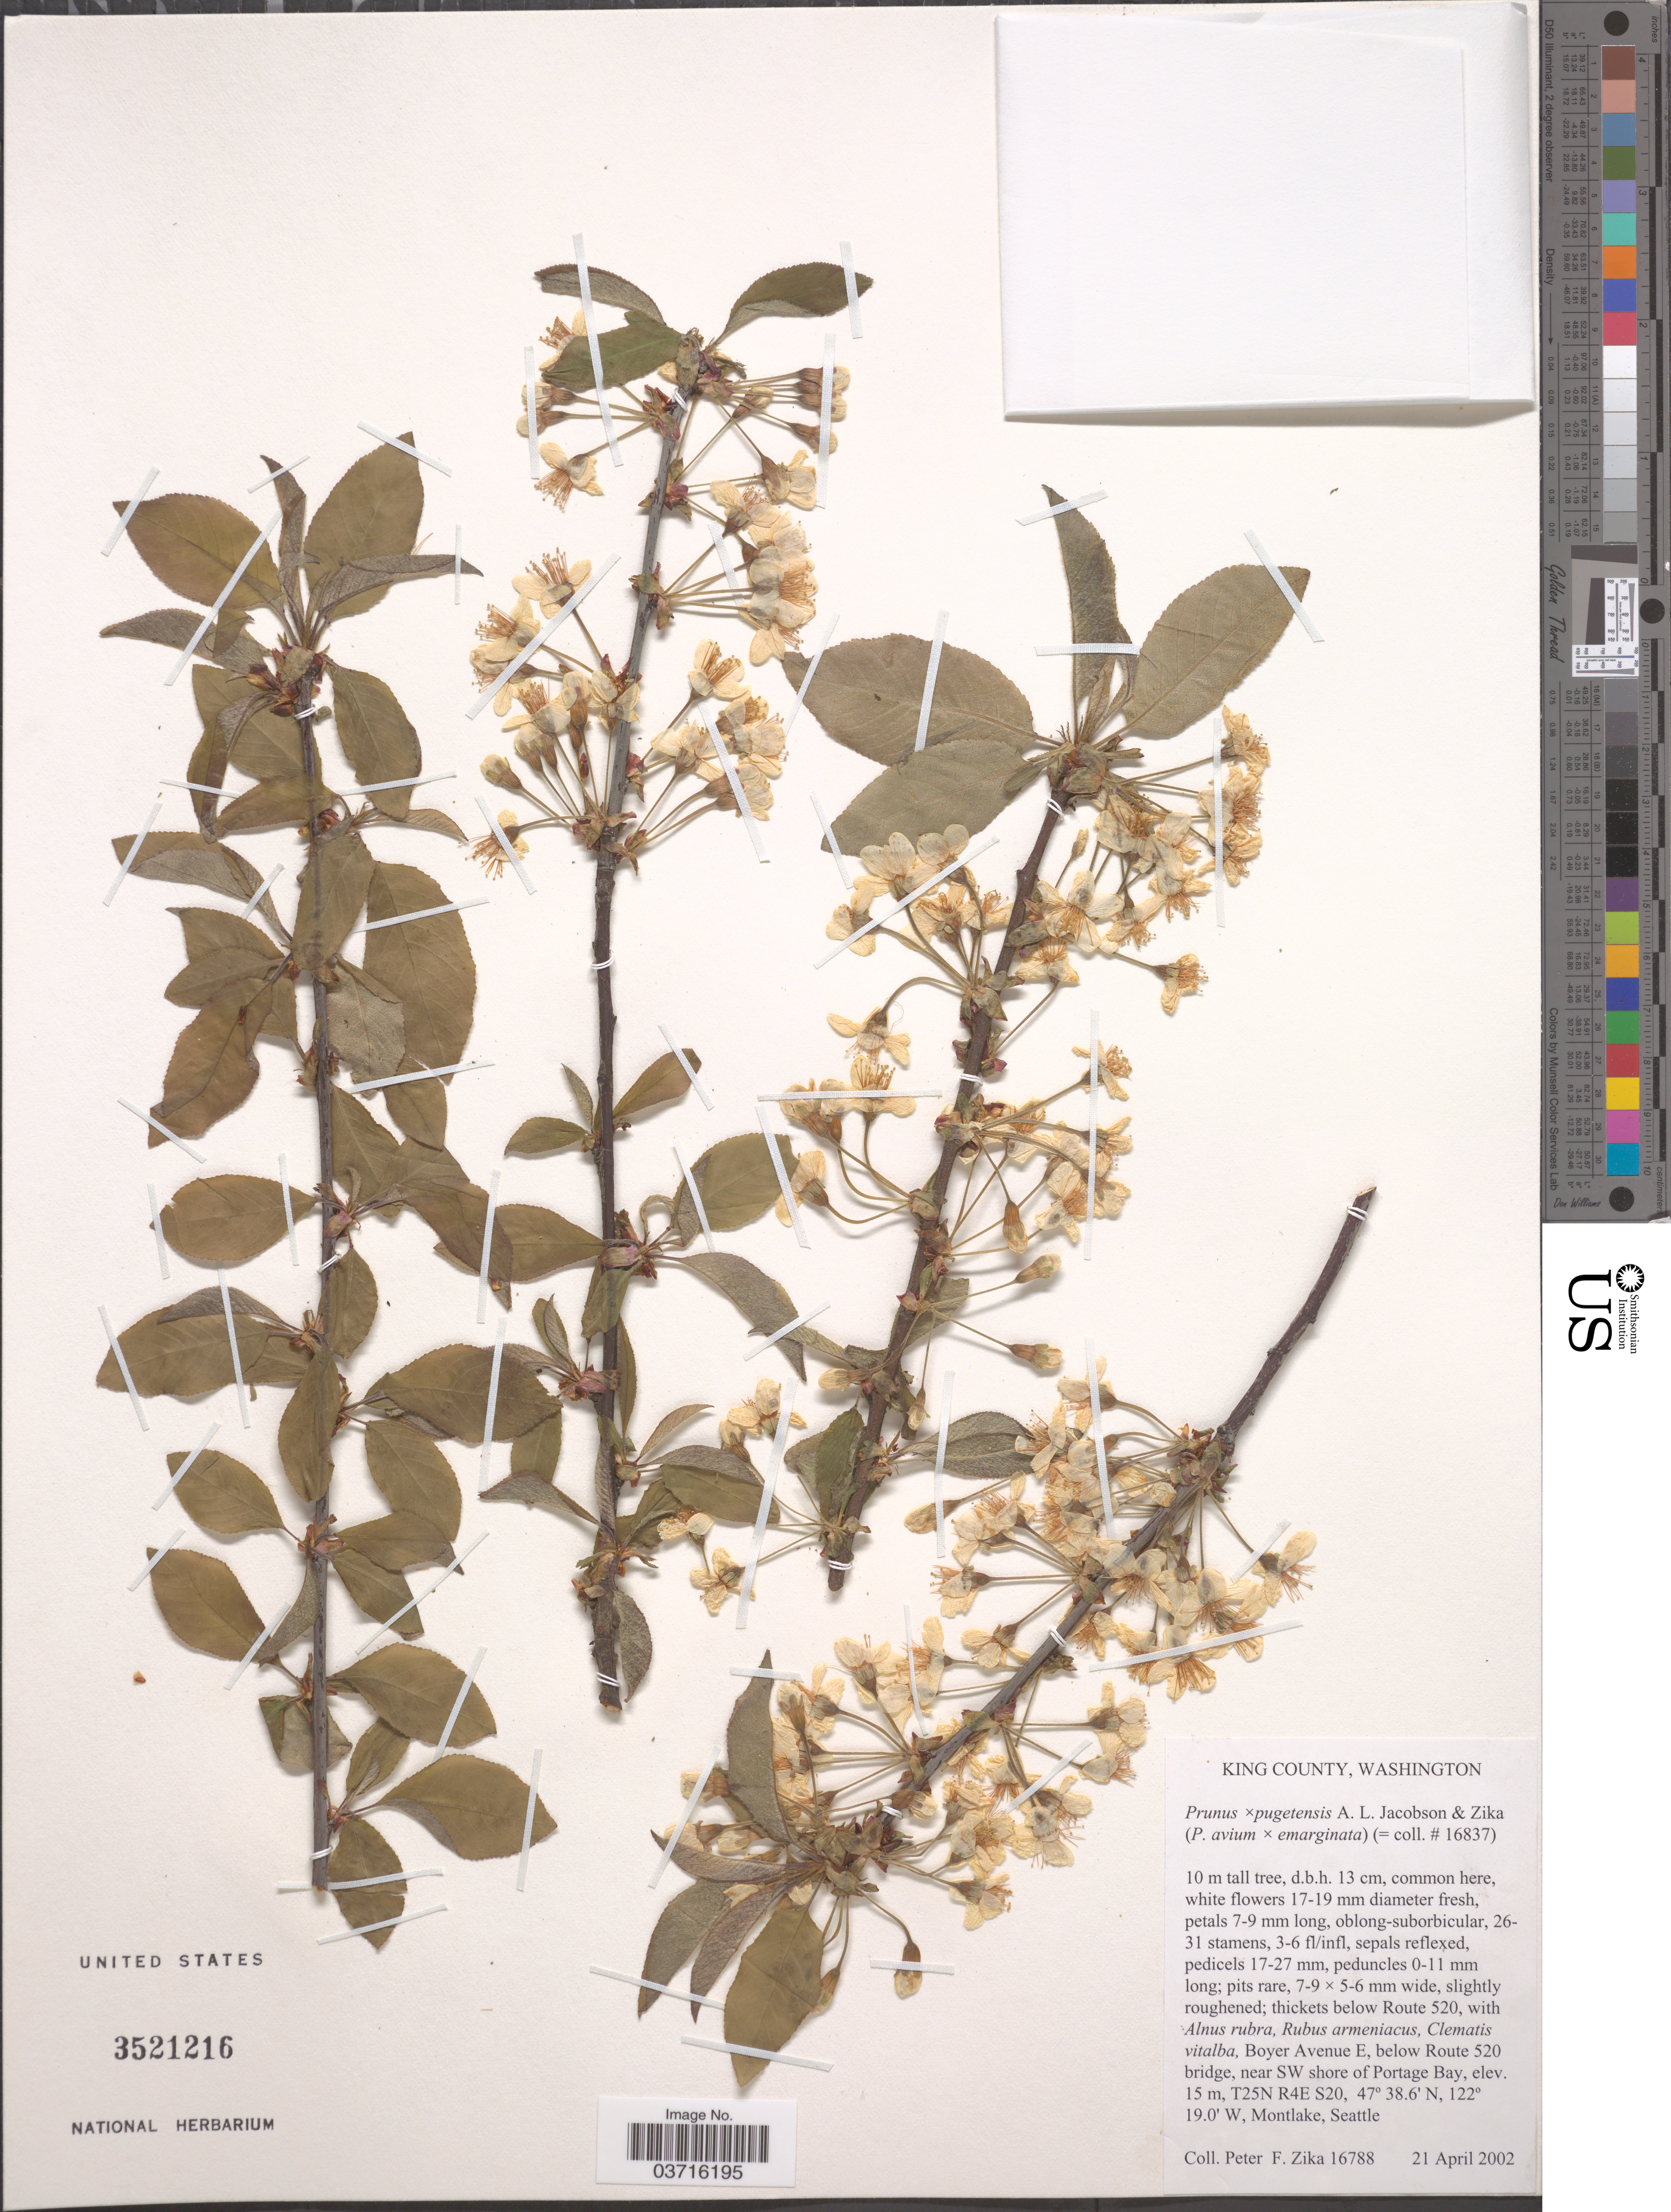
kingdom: Plantae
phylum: Tracheophyta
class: Magnoliopsida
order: Rosales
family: Rosaceae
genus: Prunus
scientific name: Prunus x pugetensis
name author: Jacobson & Zika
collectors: P. F. Zika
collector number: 16788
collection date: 2002-04-21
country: United States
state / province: Washington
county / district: King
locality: King County. Boyer Avenue E, below Route 520 bridge, near SW shore of Portage Bay. T25N R4E S20. Montlake, Seattle.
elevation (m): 15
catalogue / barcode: US 3521216